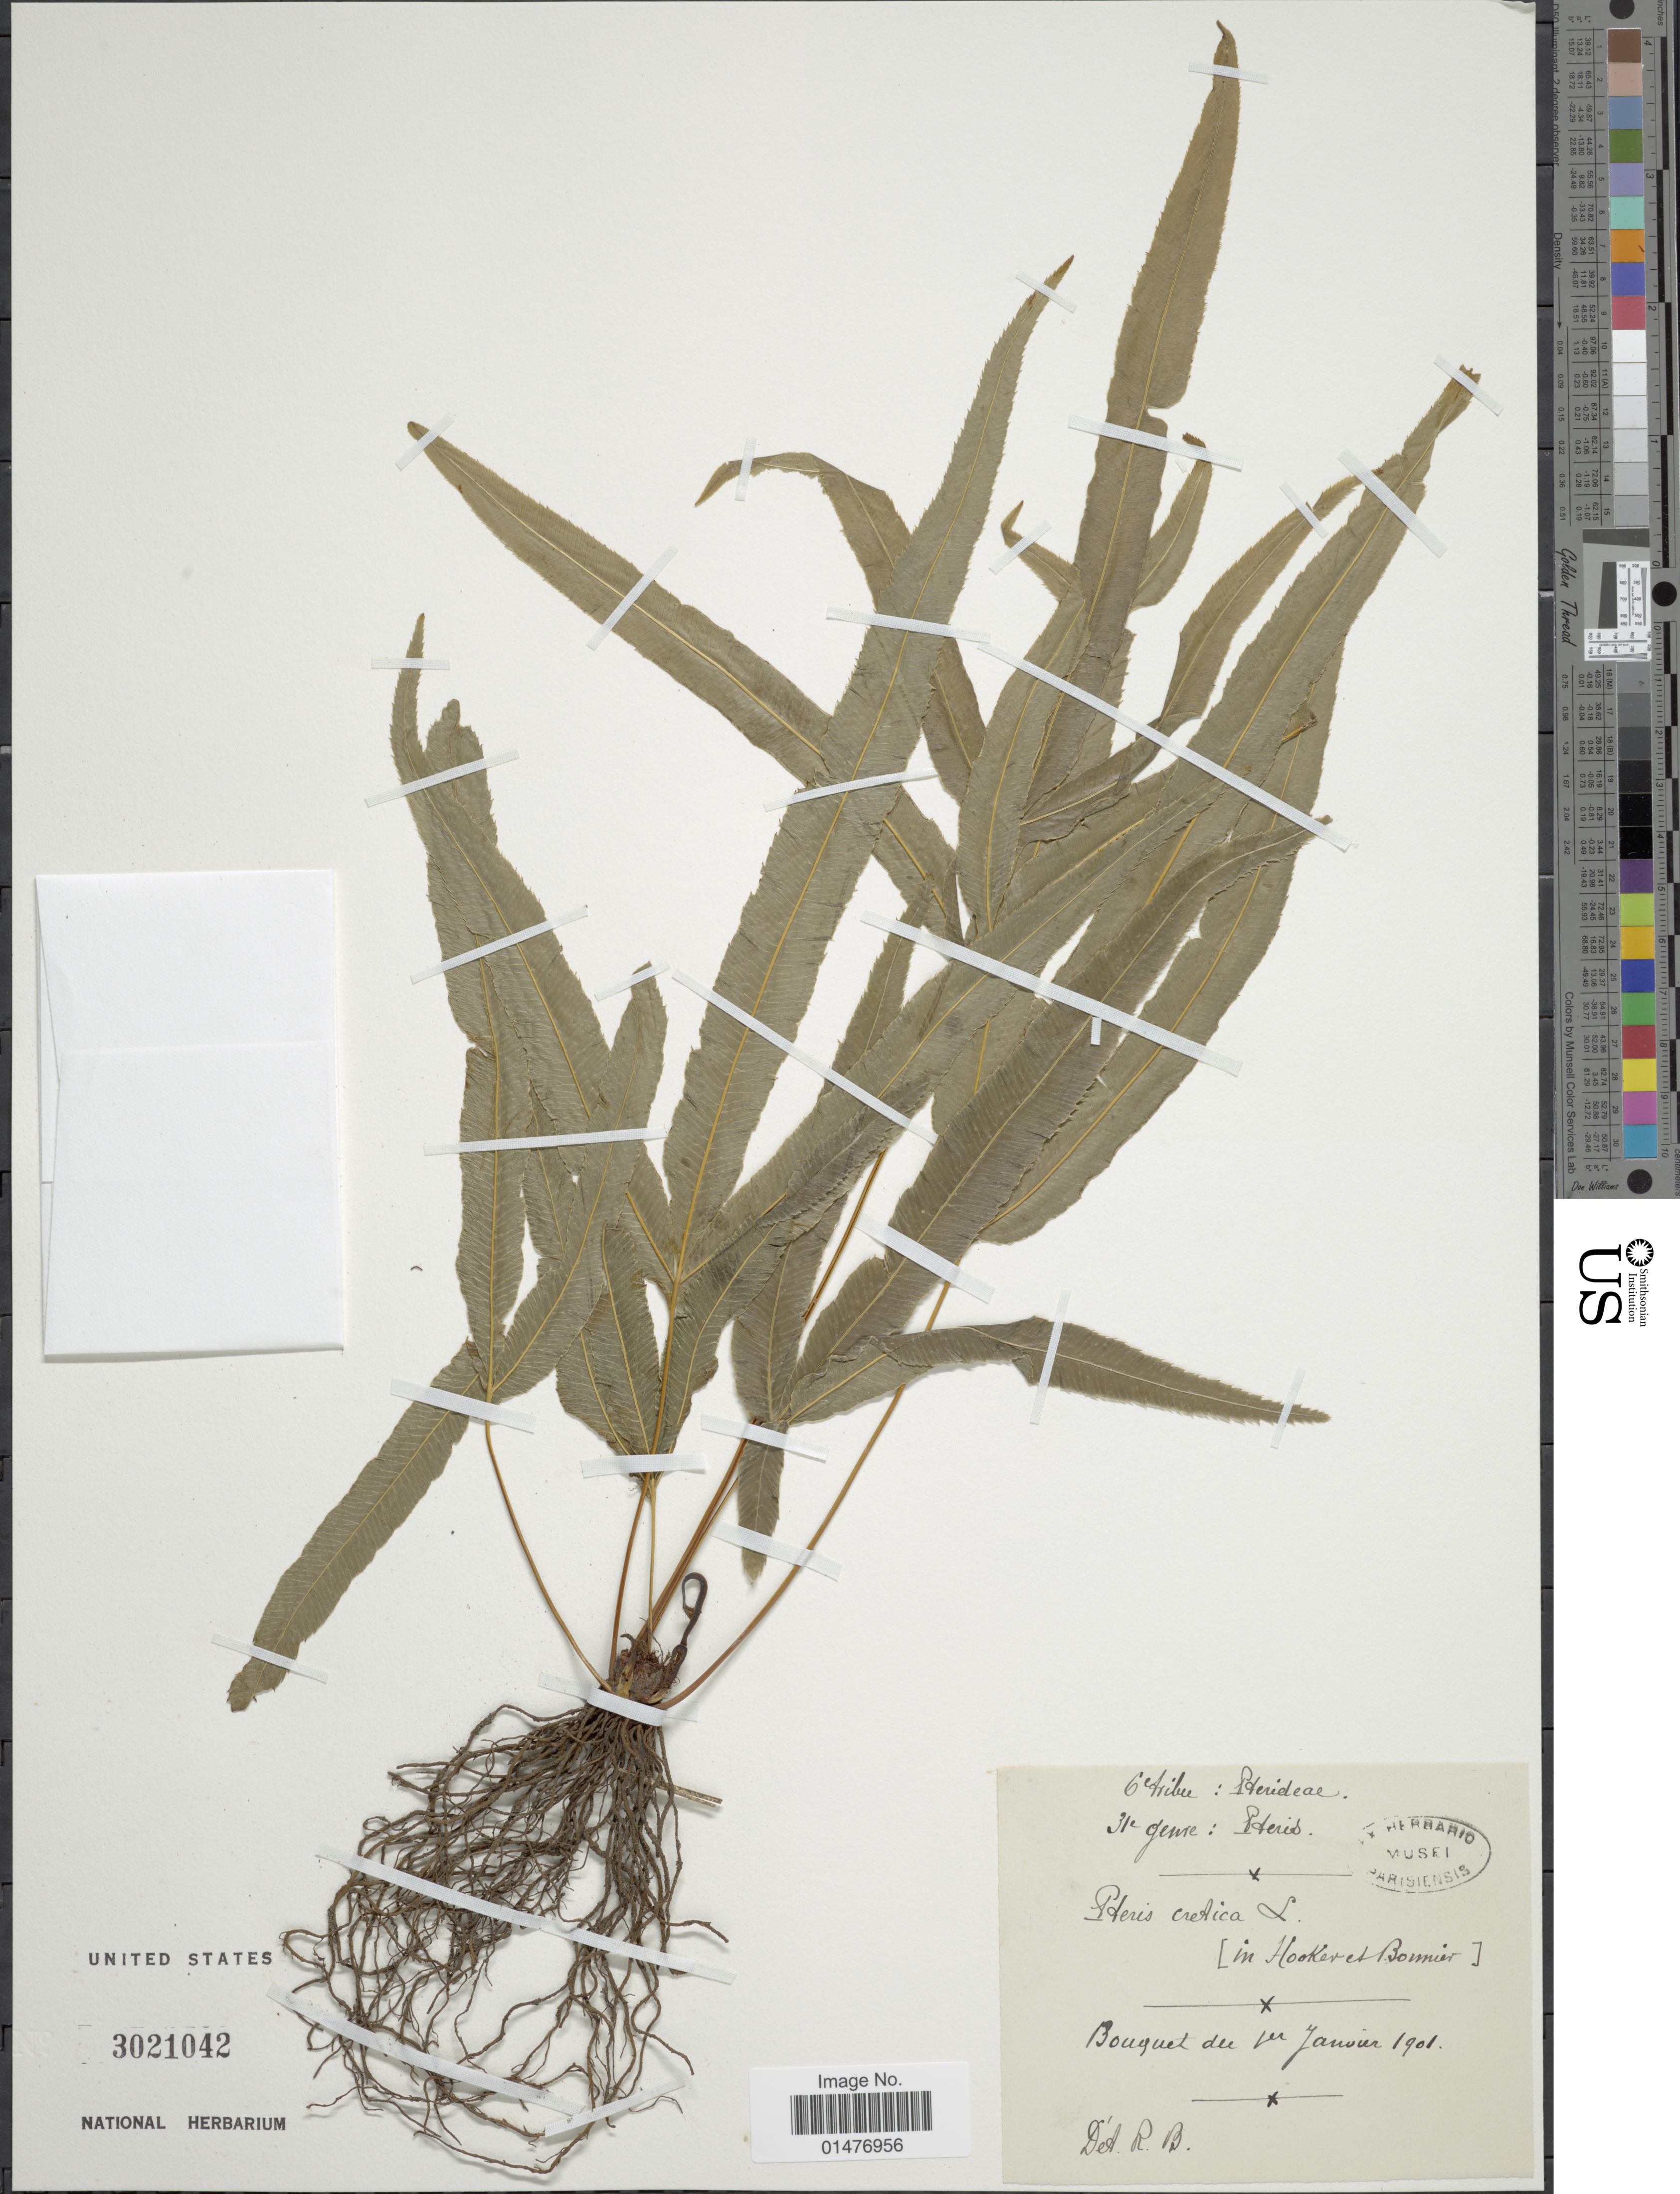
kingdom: Plantae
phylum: Tracheophyta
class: Polypodiopsida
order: Polypodiales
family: Pteridaceae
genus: Pteris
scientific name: Pteris cretica var. cretica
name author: L.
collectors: ex herb. Mus. Paris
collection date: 1901-01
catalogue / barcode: US 3021042